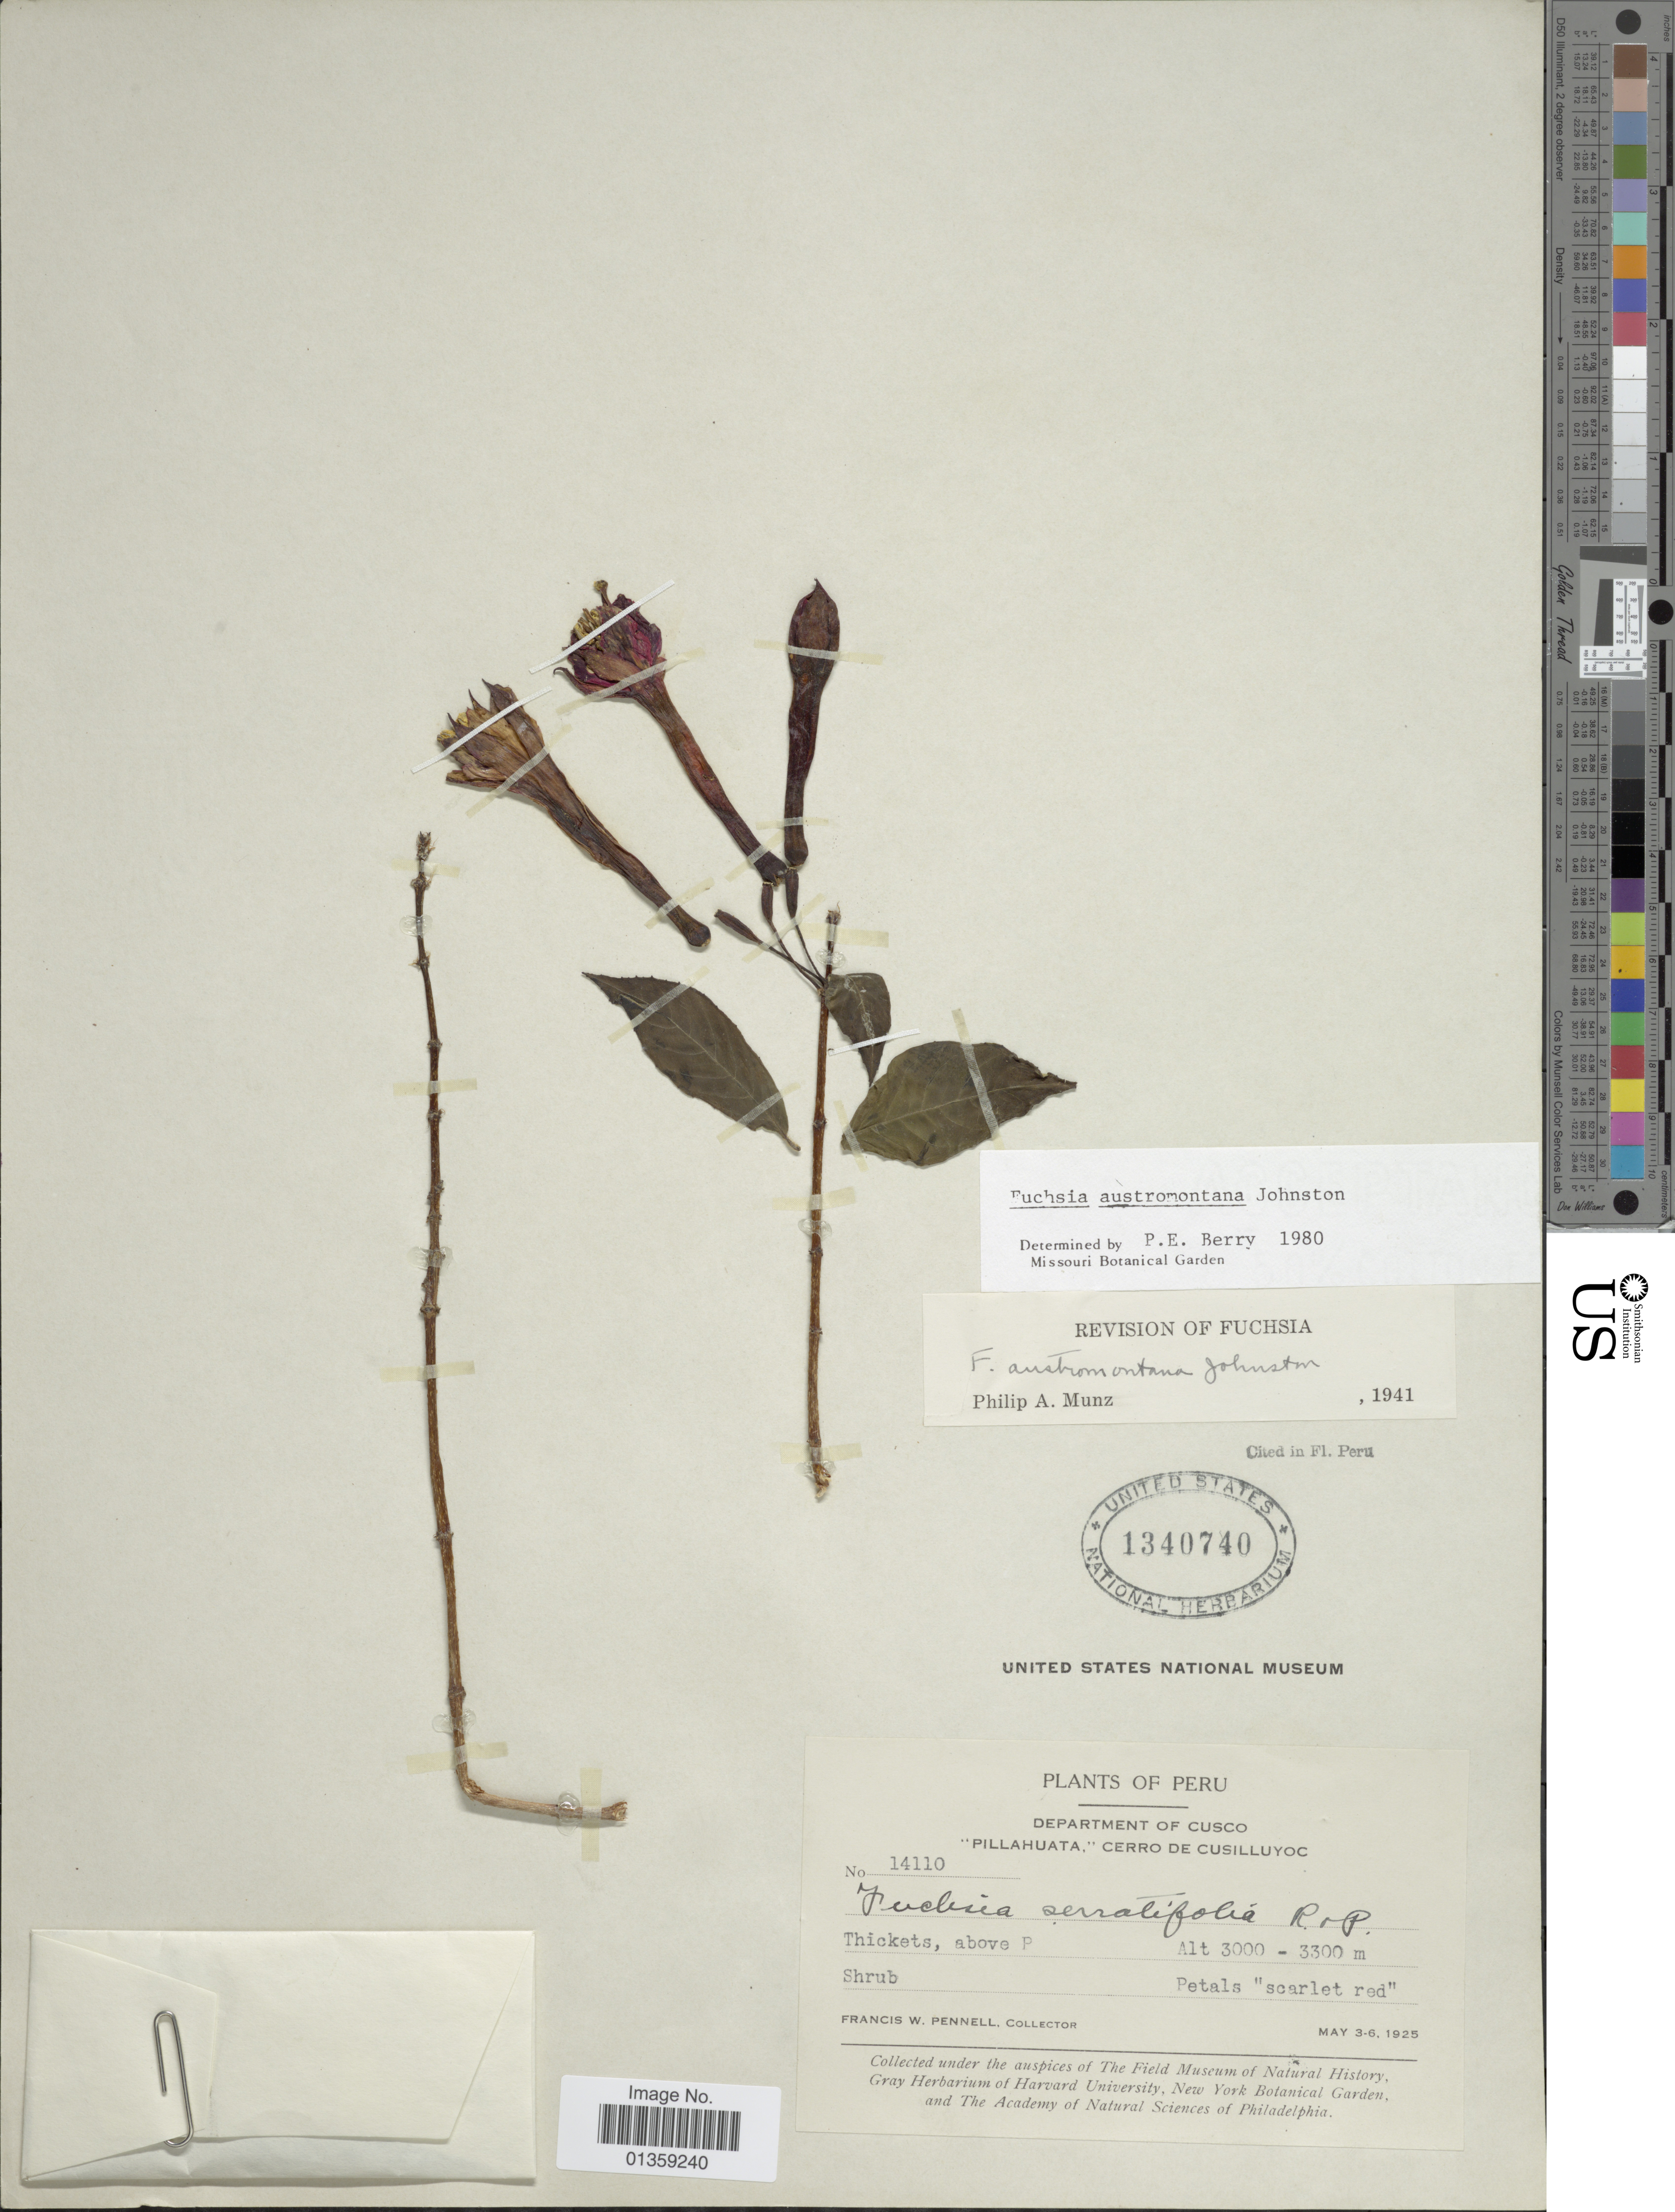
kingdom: Plantae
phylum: Tracheophyta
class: Magnoliopsida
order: Myrtales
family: Onagraceae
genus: Fuchsia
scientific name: Fuchsia austromontana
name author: I.M. Johnst.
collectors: F. W. Pennell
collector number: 14110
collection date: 1925-05-03/1925-05-06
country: Peru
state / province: Cusco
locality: Pillahuata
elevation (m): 3000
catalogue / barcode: US 1340740